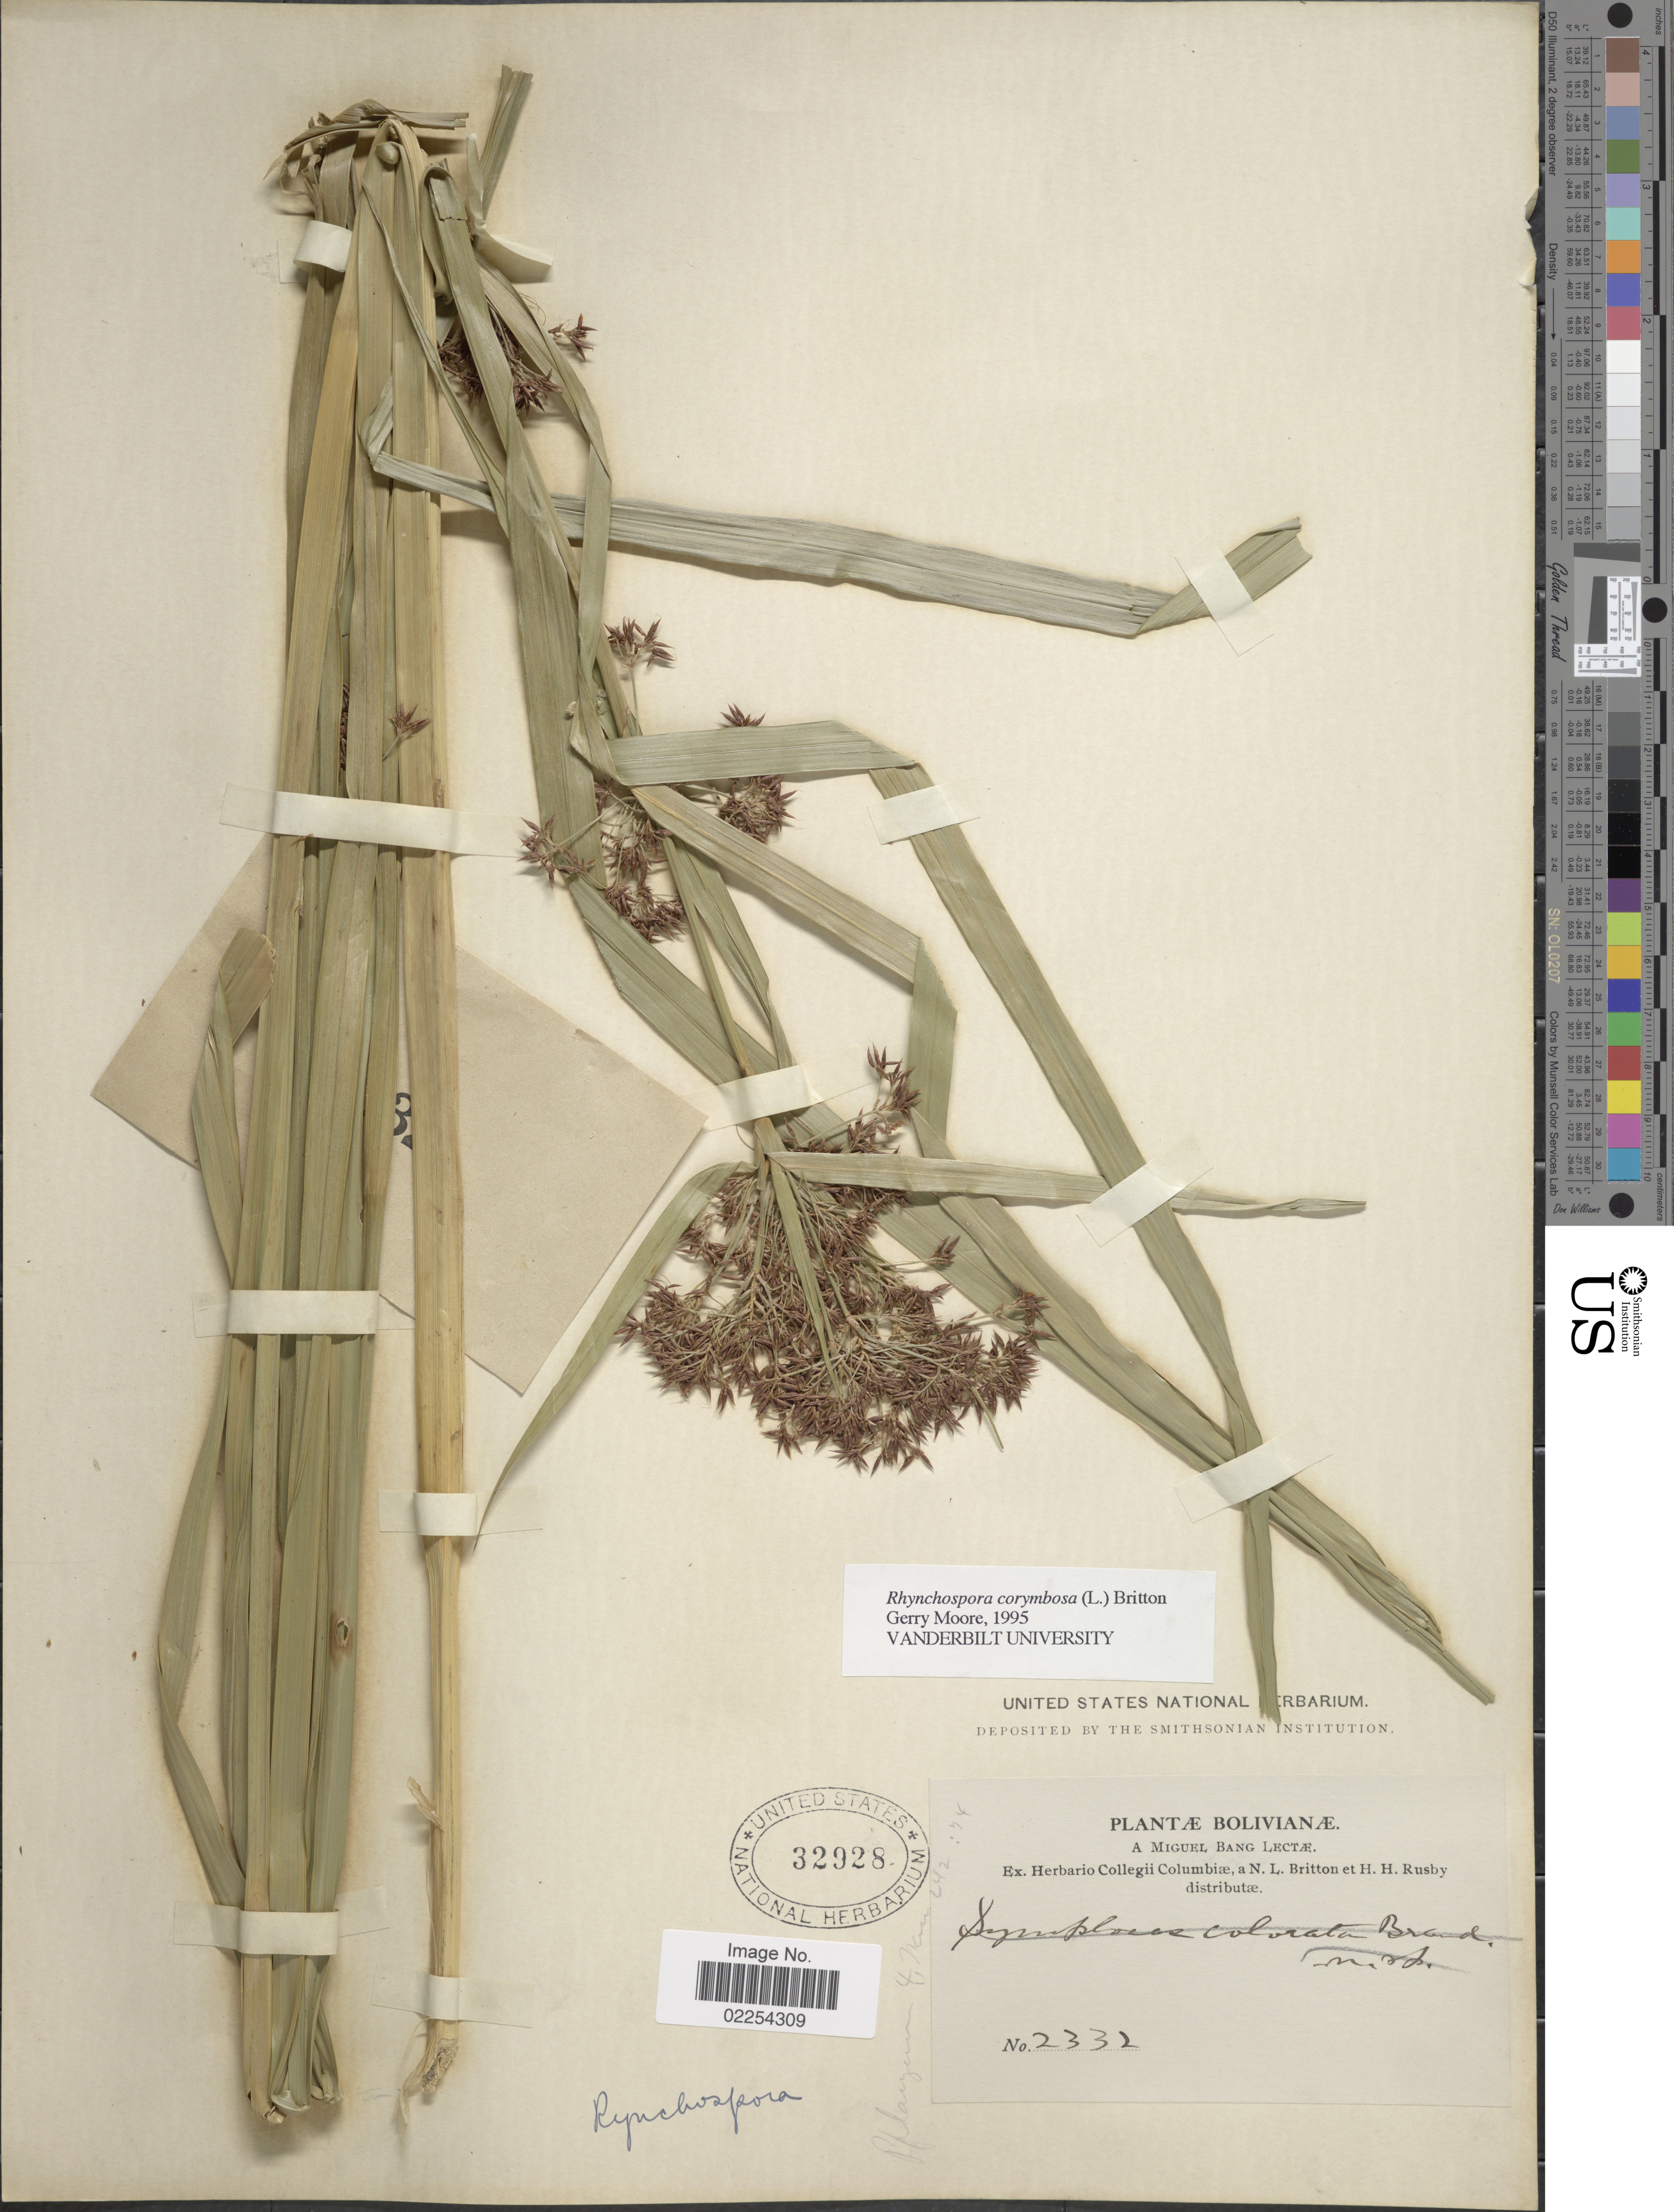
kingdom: Plantae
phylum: Tracheophyta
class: Liliopsida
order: Poales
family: Cyperaceae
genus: Rhynchospora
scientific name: Rhynchospora corymbosa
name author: (L.) Britton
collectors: M. Bang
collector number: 2332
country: Bolivia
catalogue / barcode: US 32928